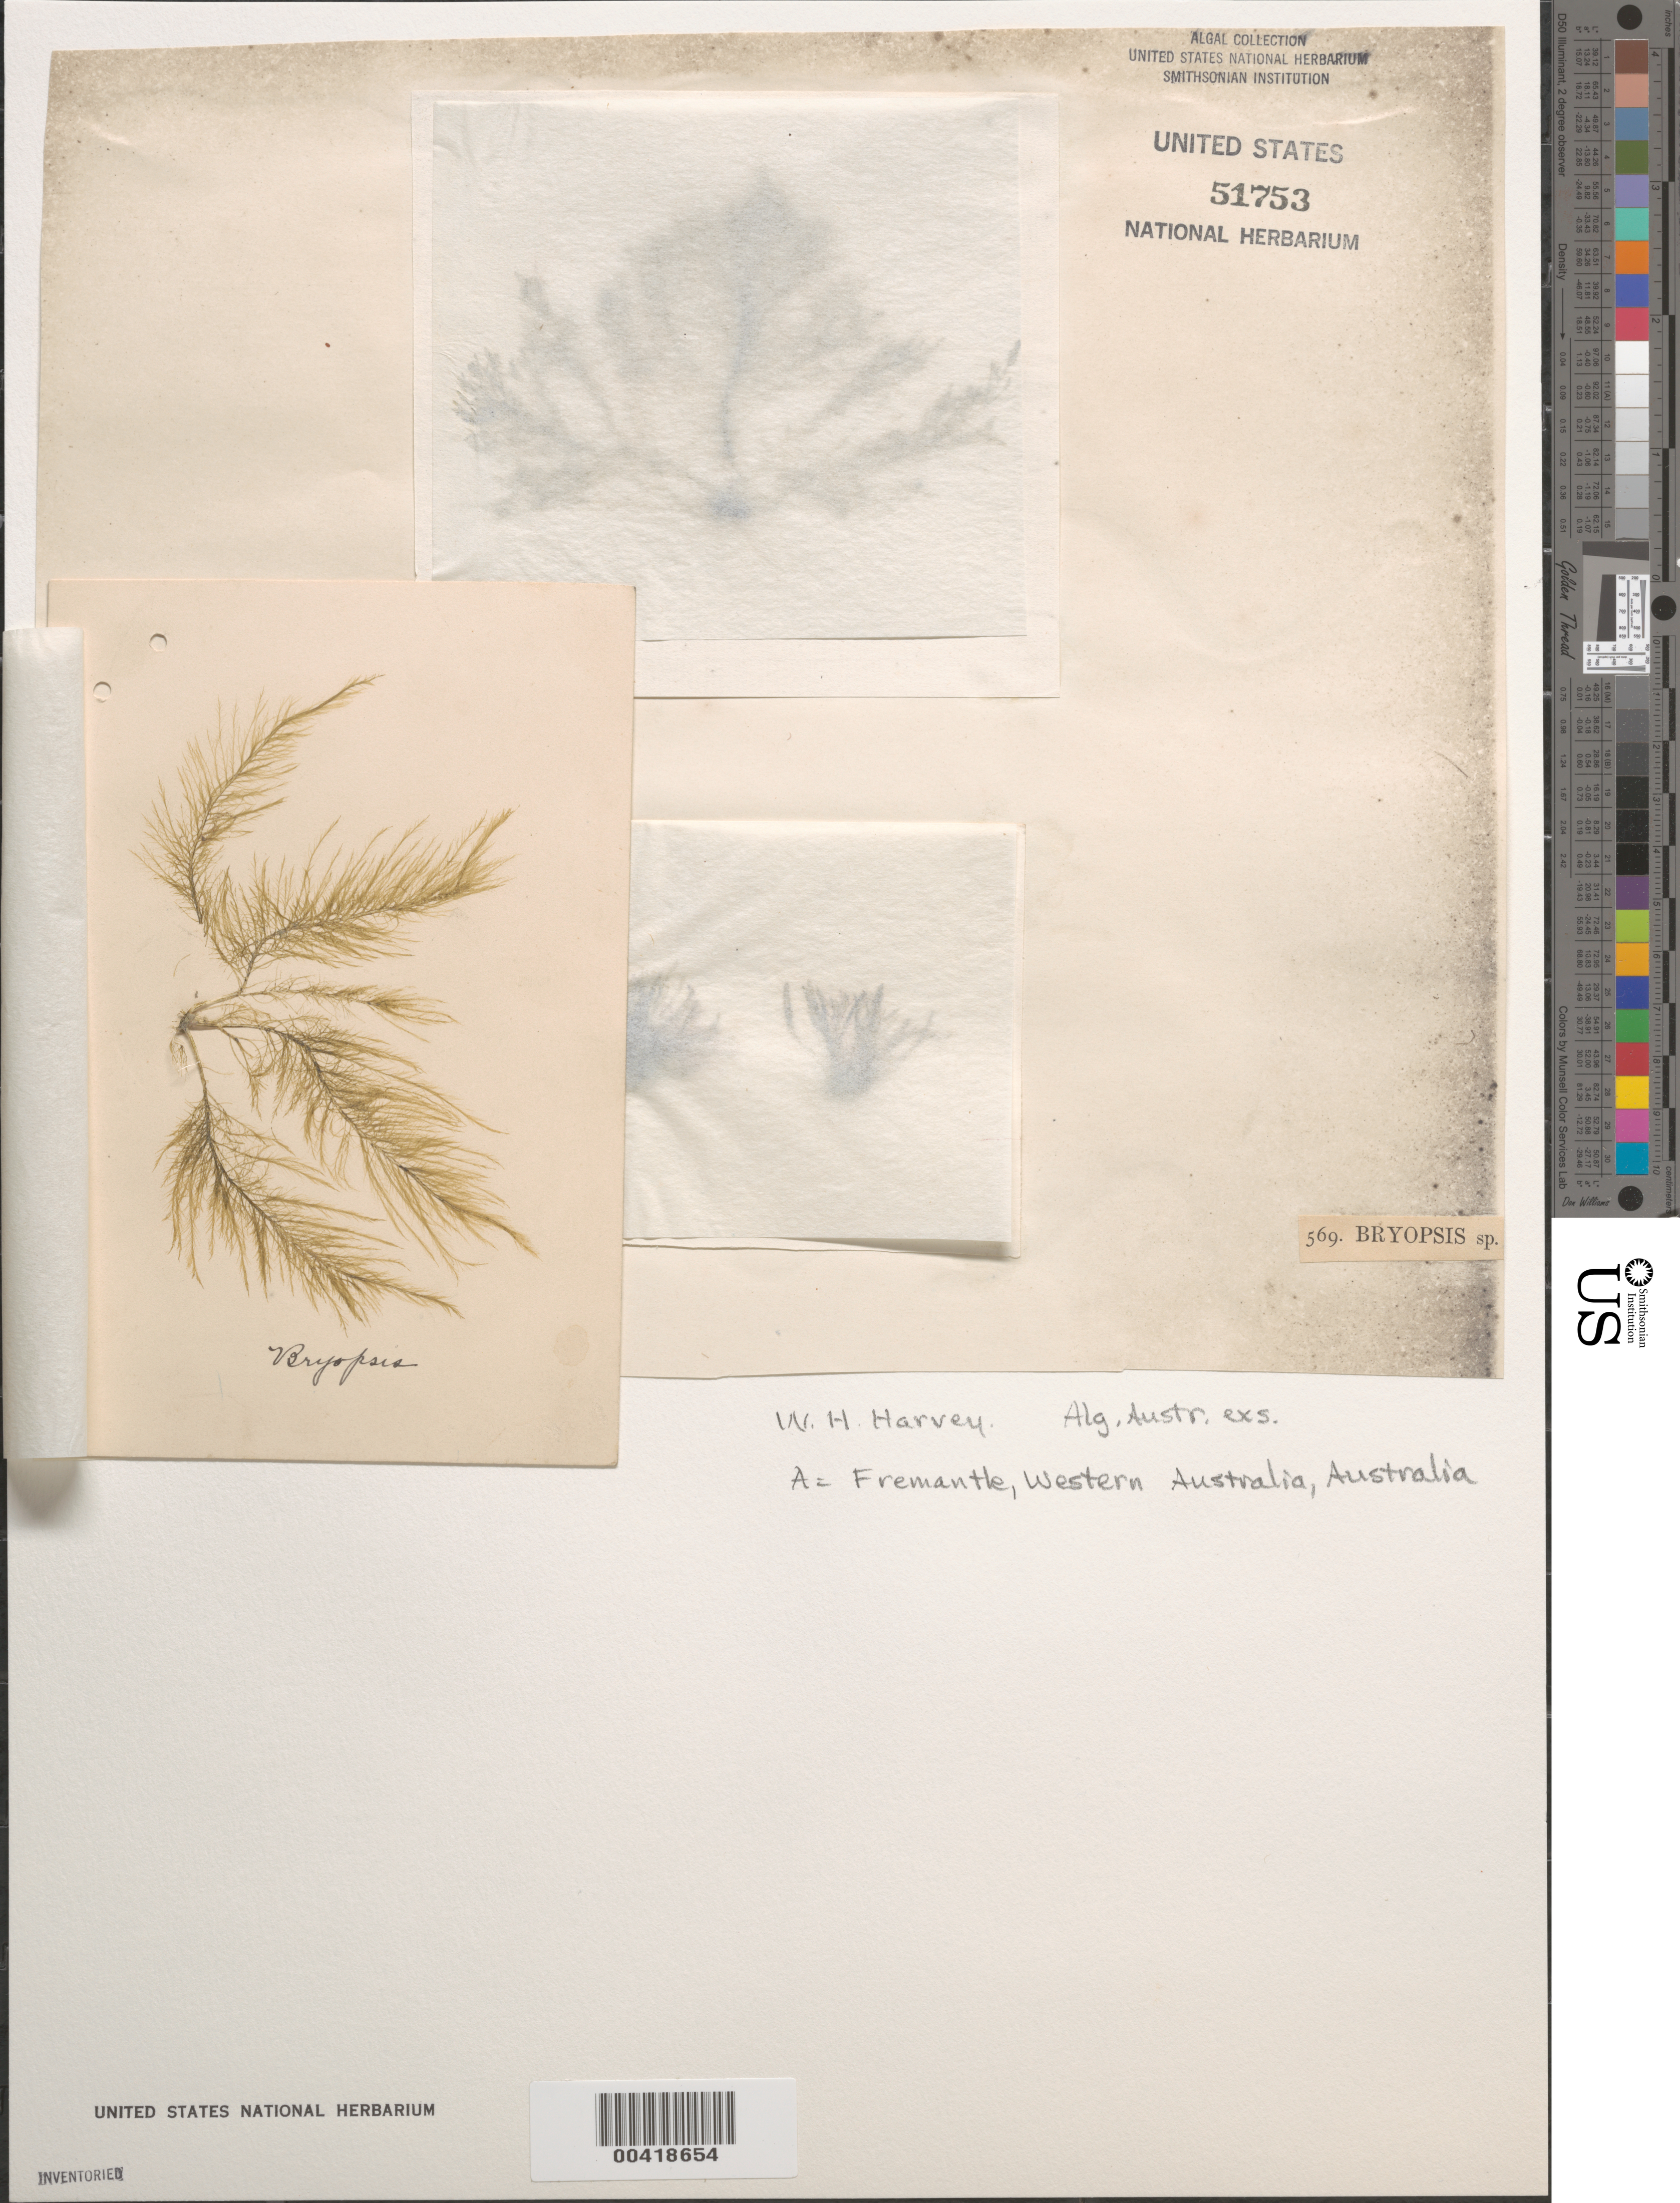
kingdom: Plantae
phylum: Chlorophyta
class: Ulvophyceae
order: Bryopsidales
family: Bryopsidaceae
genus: Bryopsis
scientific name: Bryopsis sp.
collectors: W. Harvey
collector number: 569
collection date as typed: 1854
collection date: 1854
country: Australia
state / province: Western Australia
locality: Fremantle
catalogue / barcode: US 51753